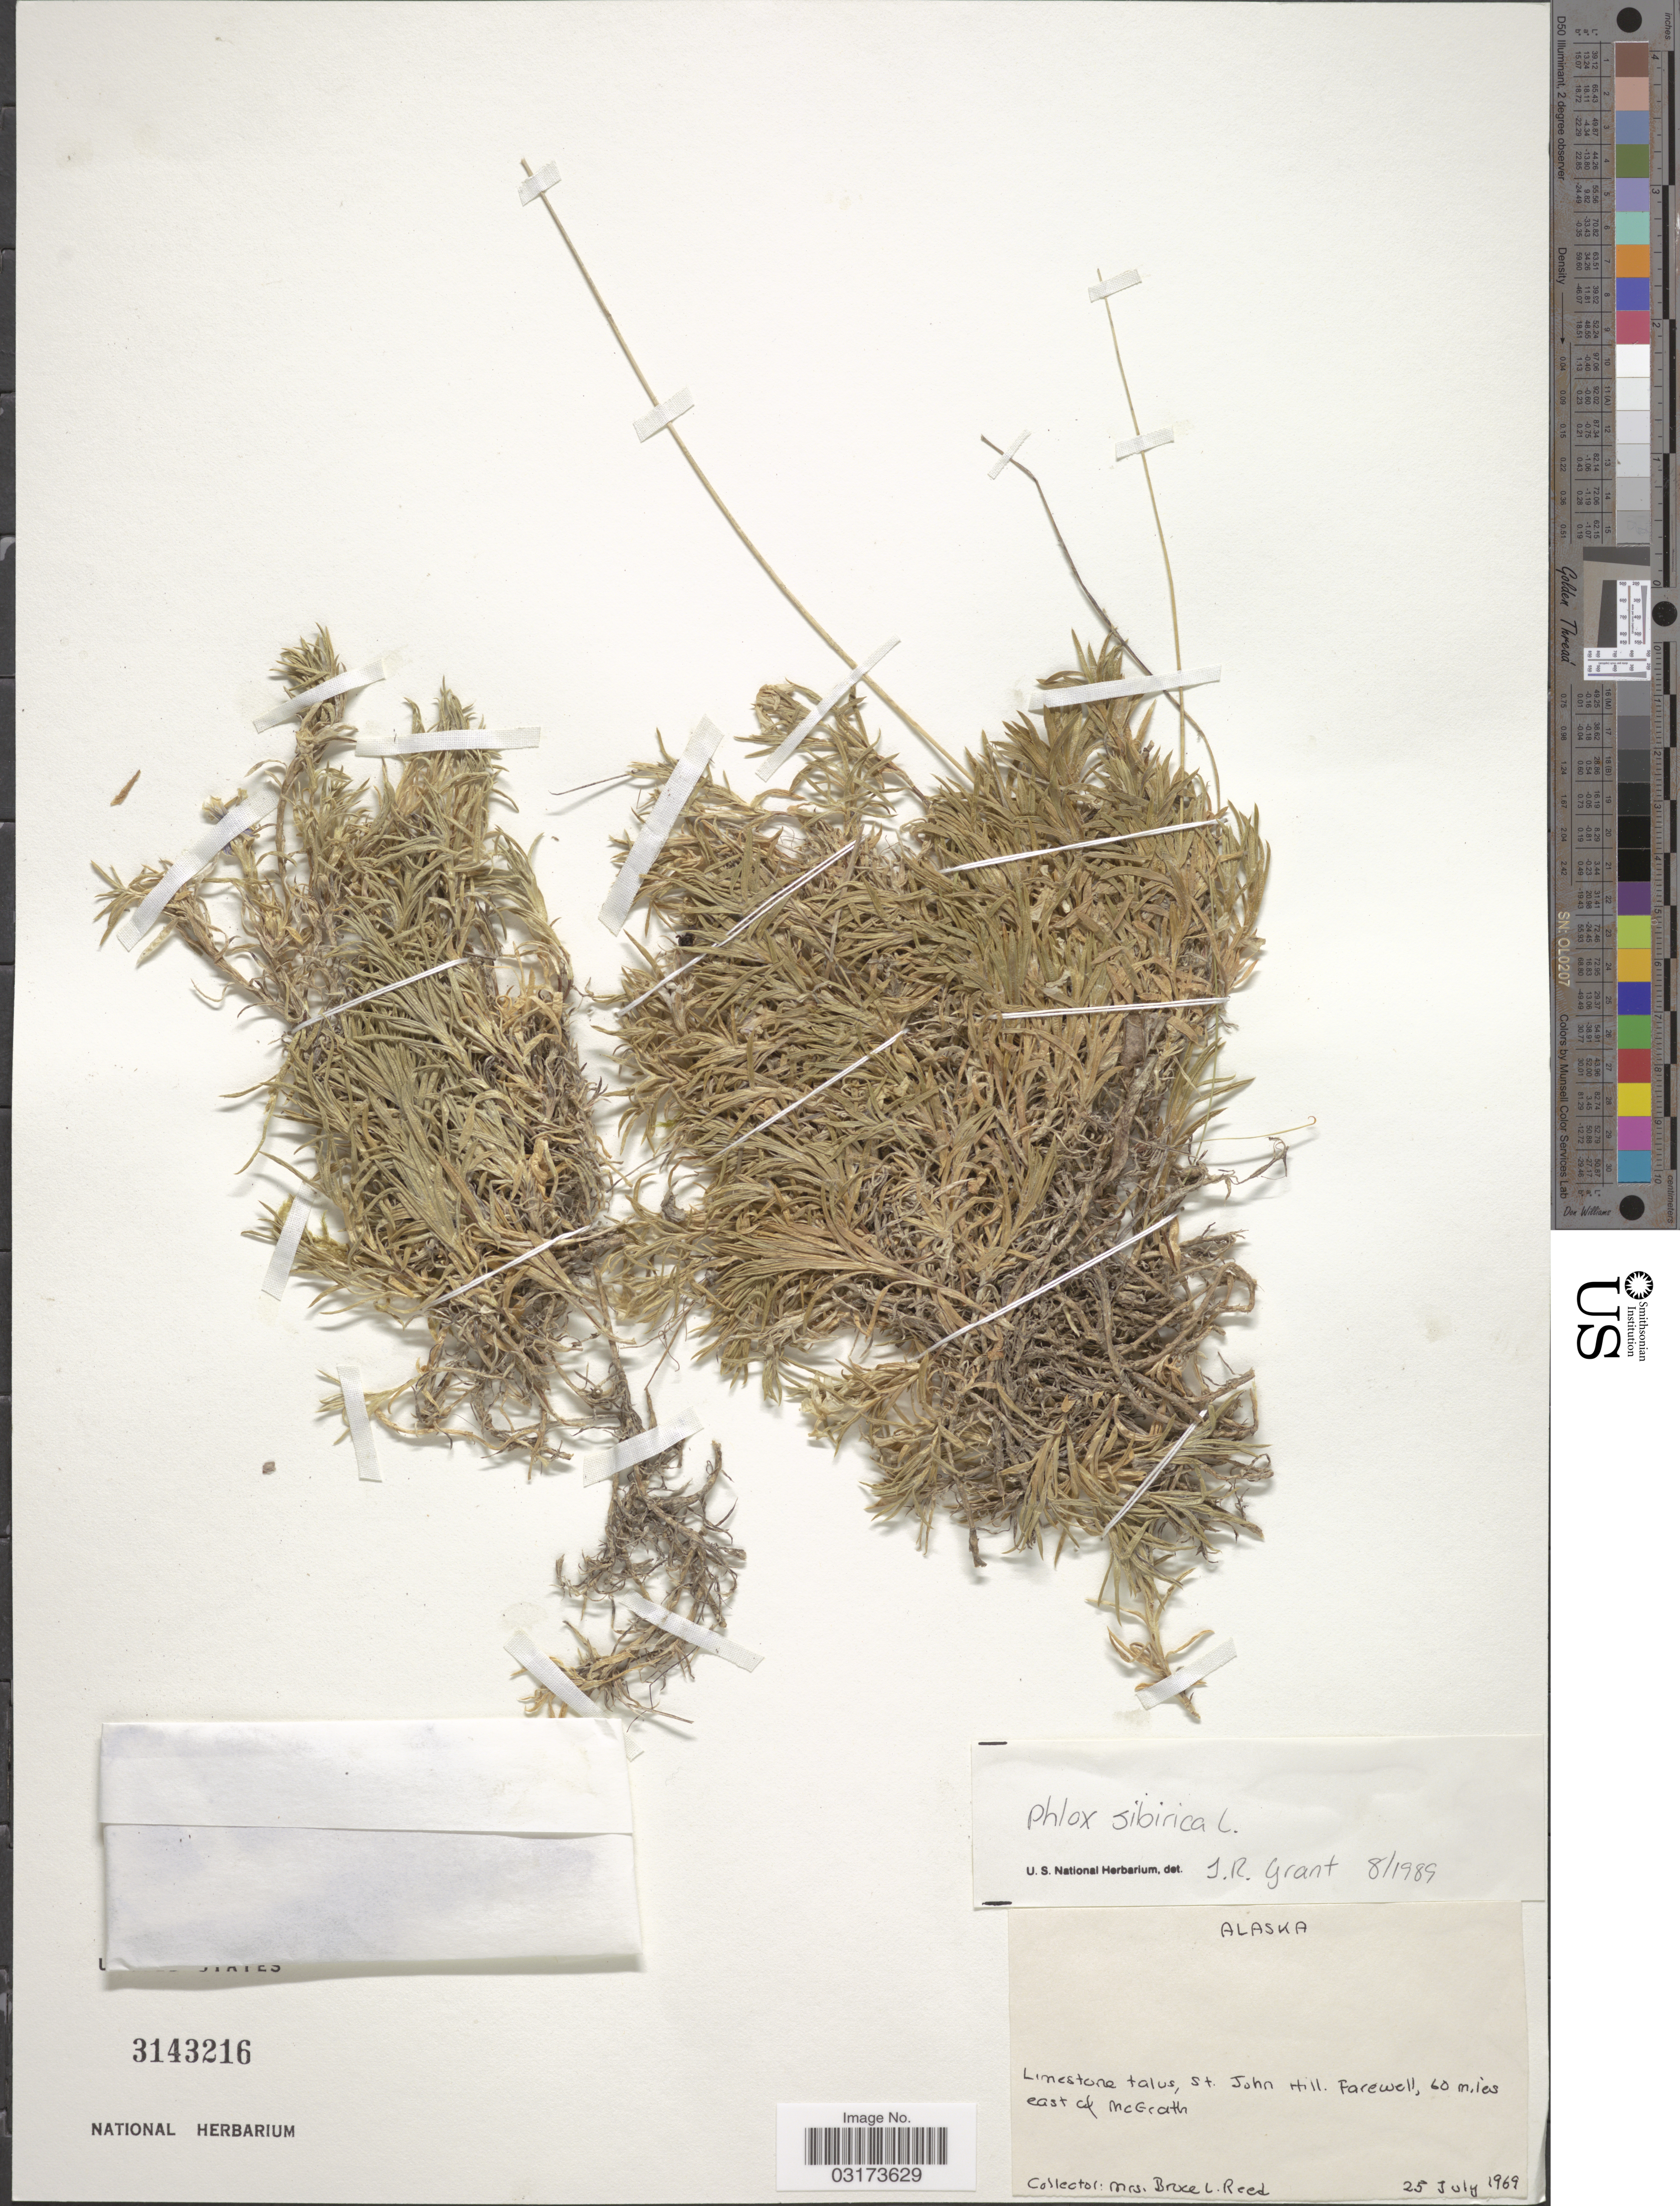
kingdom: Plantae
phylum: Tracheophyta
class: Magnoliopsida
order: Ericales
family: Polemoniaceae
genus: Phlox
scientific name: Phlox richardsonii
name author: Hook.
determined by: Mayfield, M. H.; Ferguson, C. J.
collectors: B. Reed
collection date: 1969-07-25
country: United States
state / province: Alaska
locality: St. John Hill. Farewell, 60 miles east of McGrath.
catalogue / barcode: US 3143216